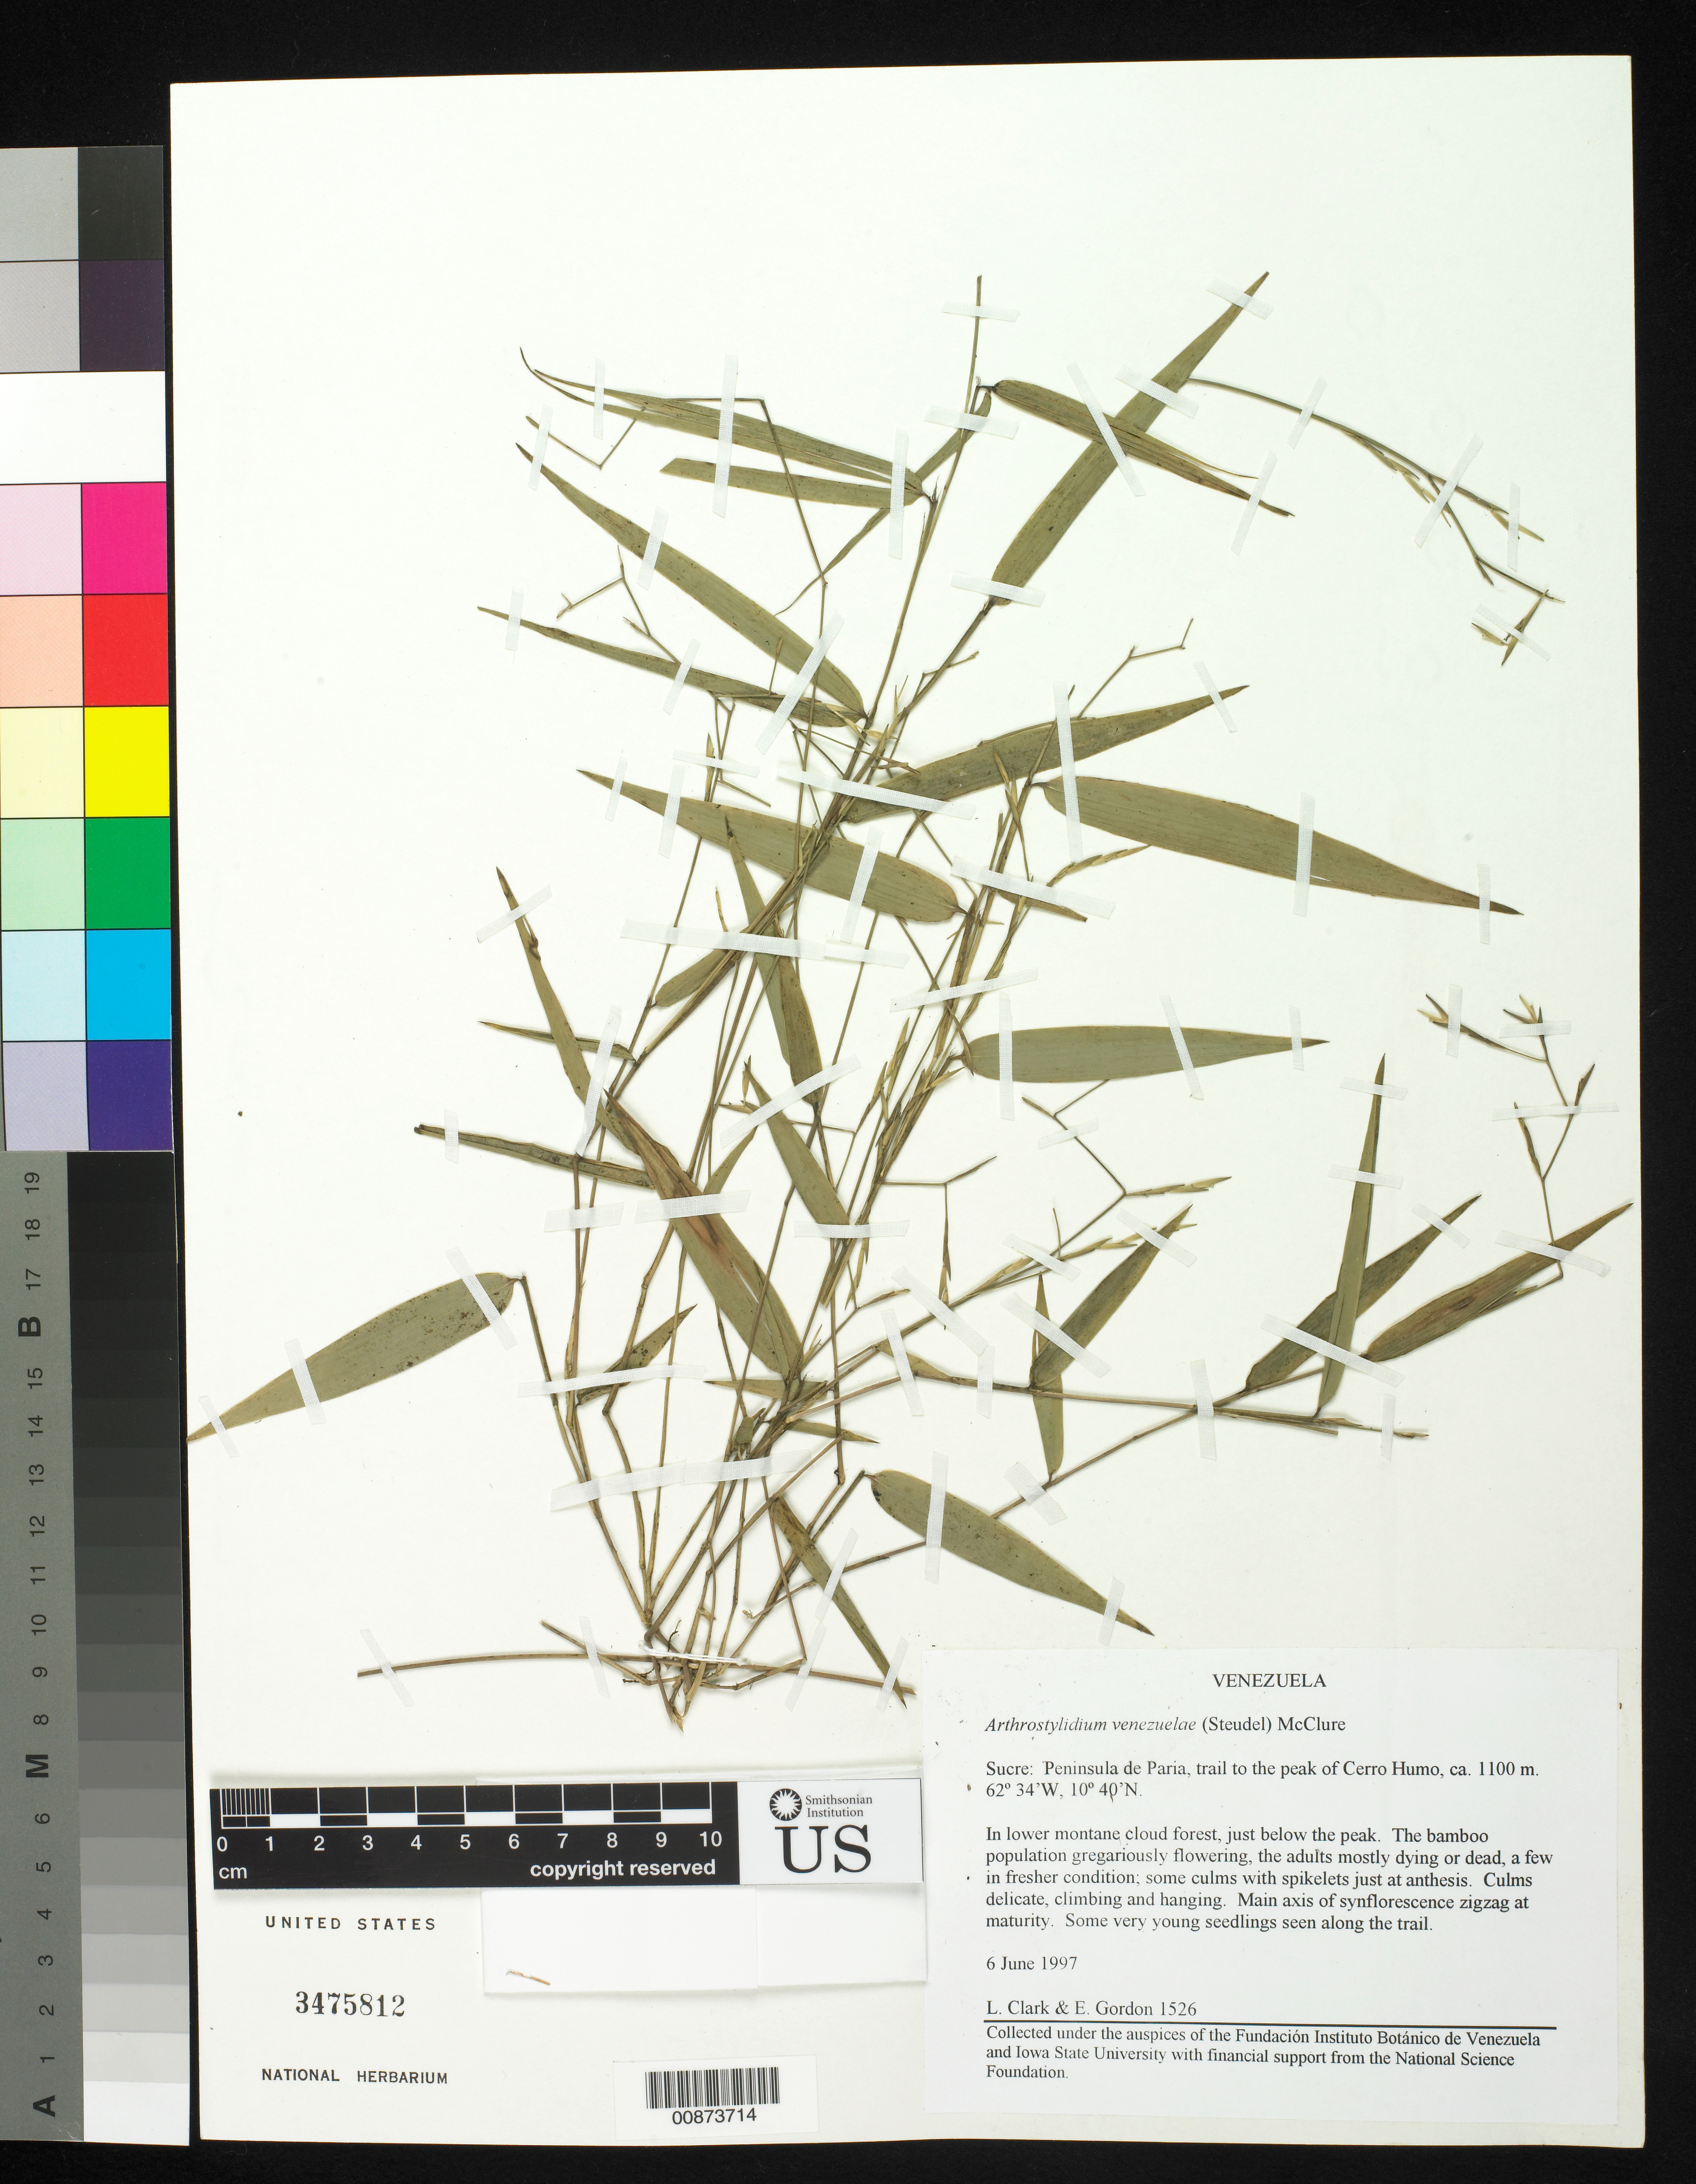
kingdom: Plantae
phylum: Tracheophyta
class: Liliopsida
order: Poales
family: Poaceae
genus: Arthrostylidium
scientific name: Arthrostylidium venezuelae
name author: (Steud.) McClure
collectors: L. G. Clark, E. Gordon, R. del C. Ortiz & L. Cortéz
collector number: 1526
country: Venezuela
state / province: Sucre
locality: Peninsula de Paria, peak of Cerro Humo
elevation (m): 1100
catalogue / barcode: US 3475812